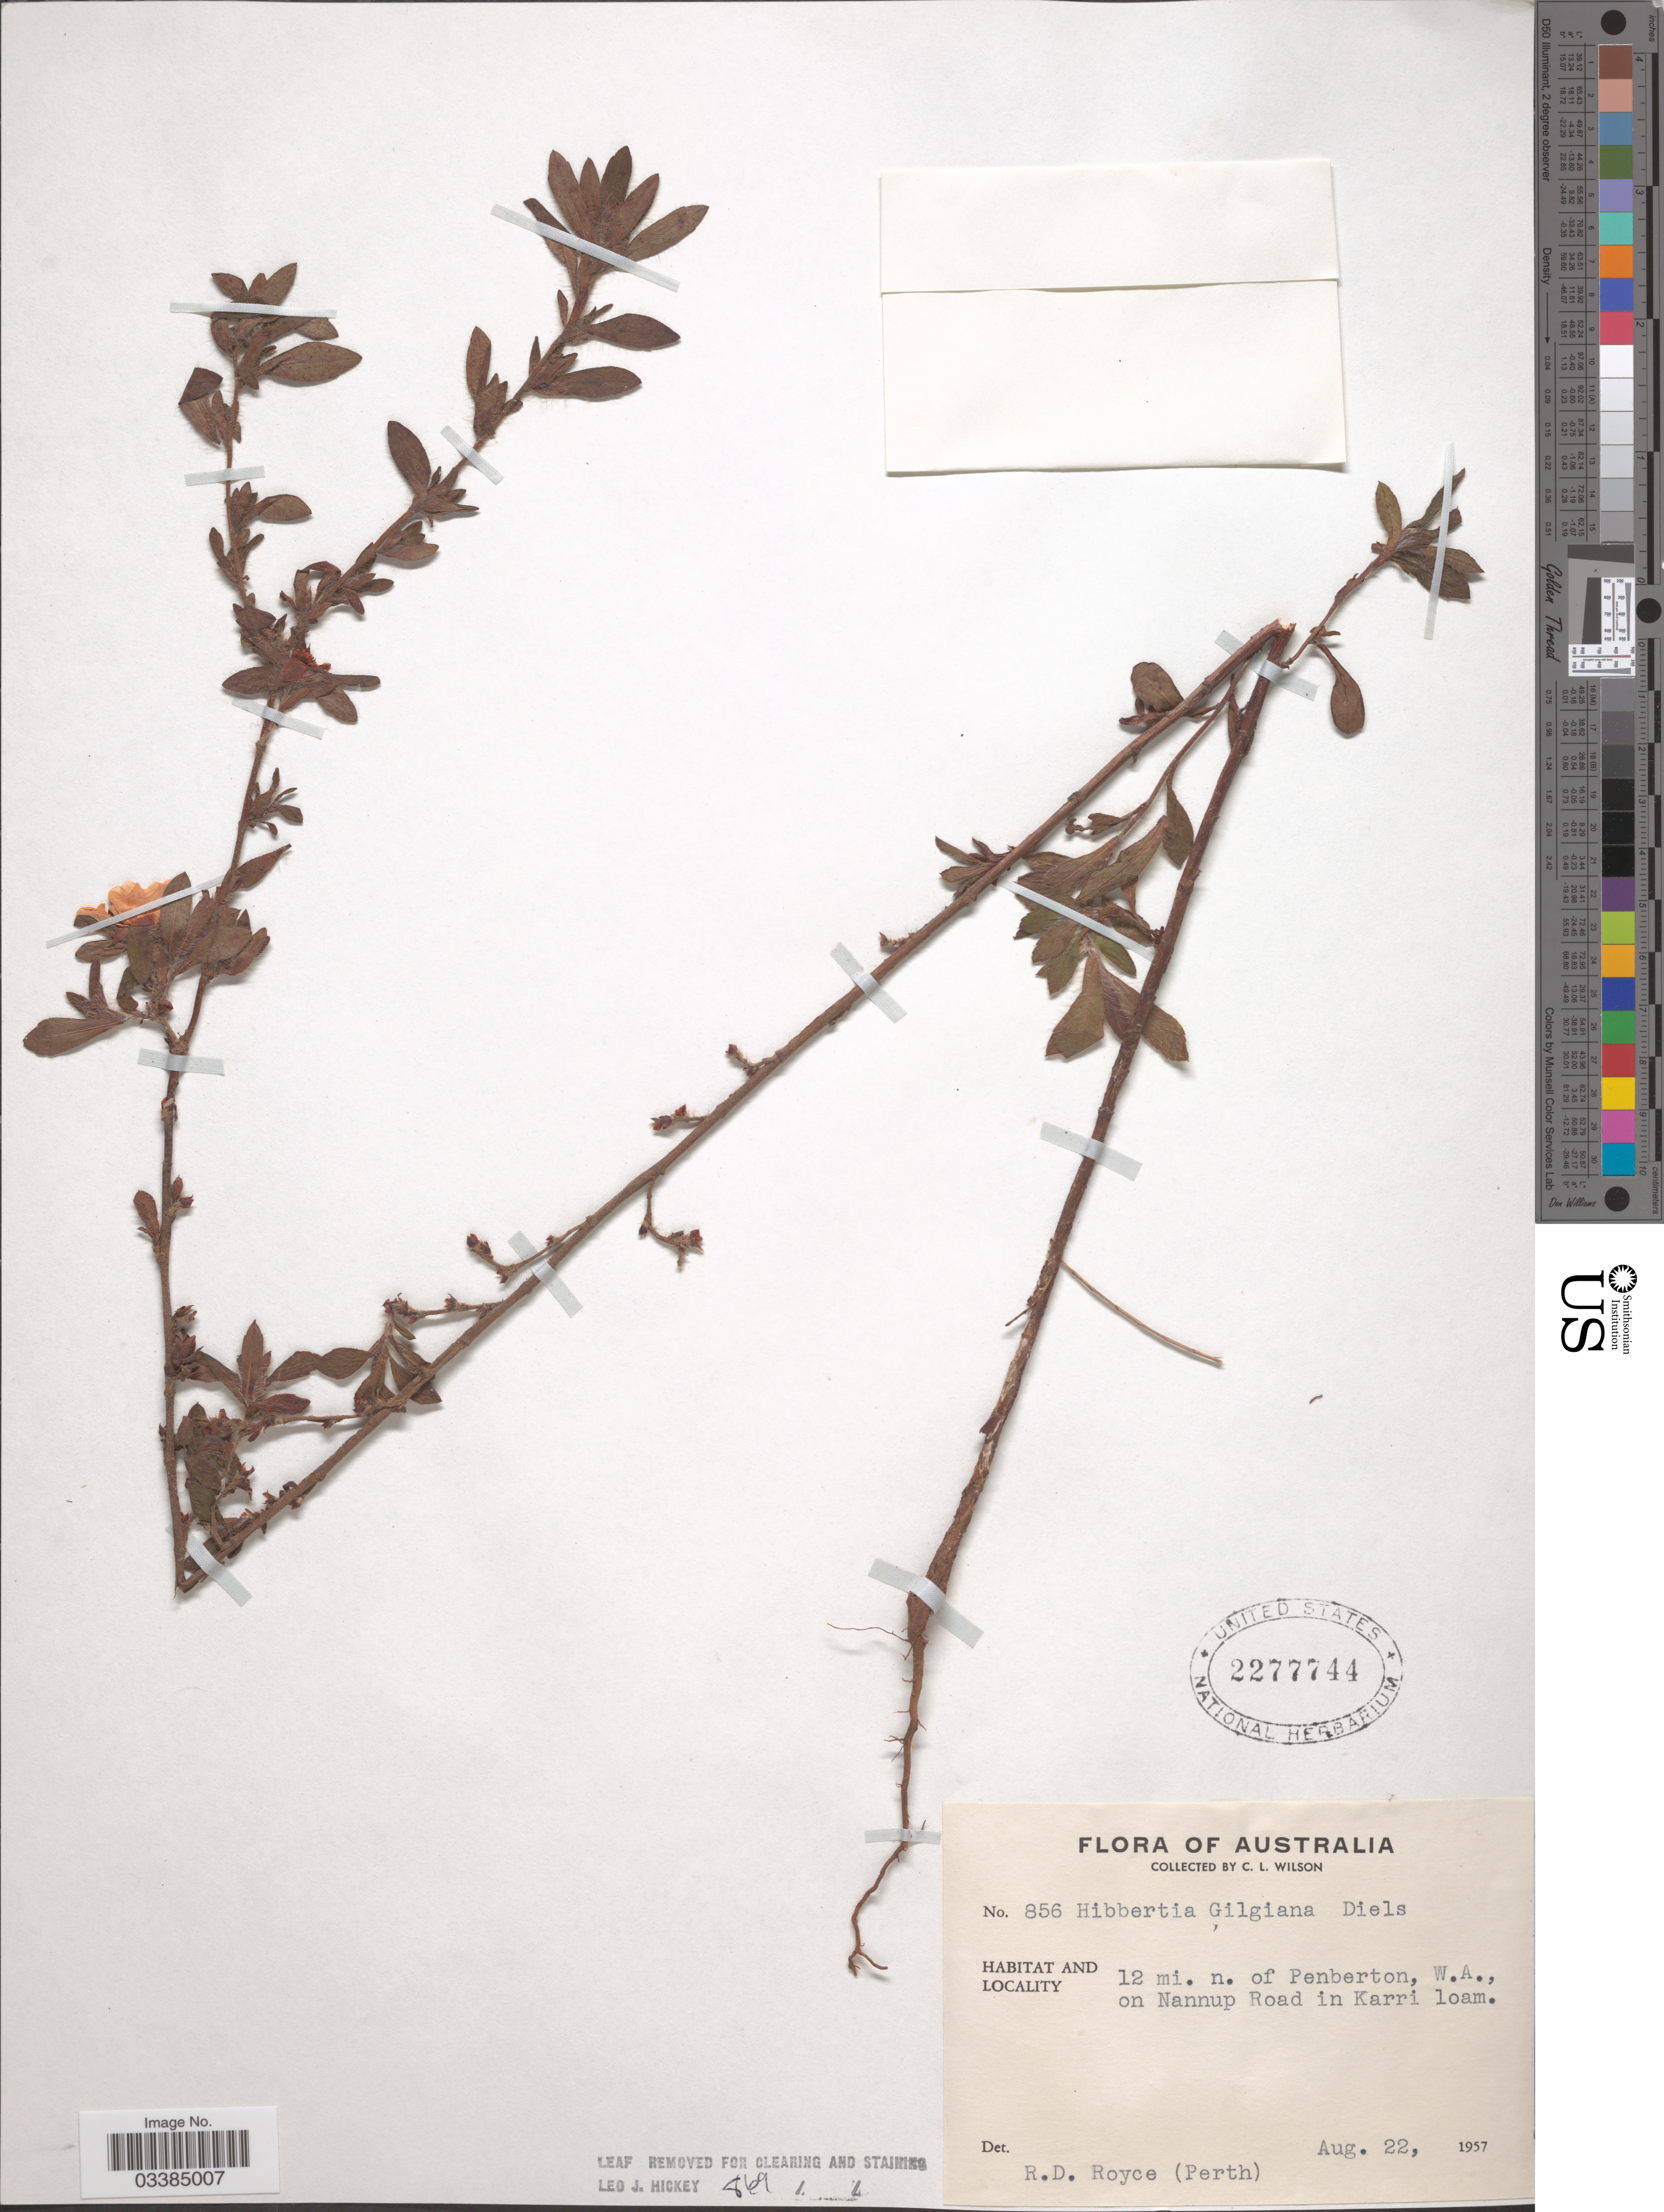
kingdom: Plantae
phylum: Tracheophyta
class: Magnoliopsida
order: Dilleniales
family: Dilleniaceae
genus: Hibbertia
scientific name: Hibbertia gilgiana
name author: Diels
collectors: C. L. Wilson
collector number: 856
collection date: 1957-08-22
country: Australia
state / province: Western Australia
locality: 12 mi. n. of Penberton, W. A., on Nannup Road in Karri loam.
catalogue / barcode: US 2277744